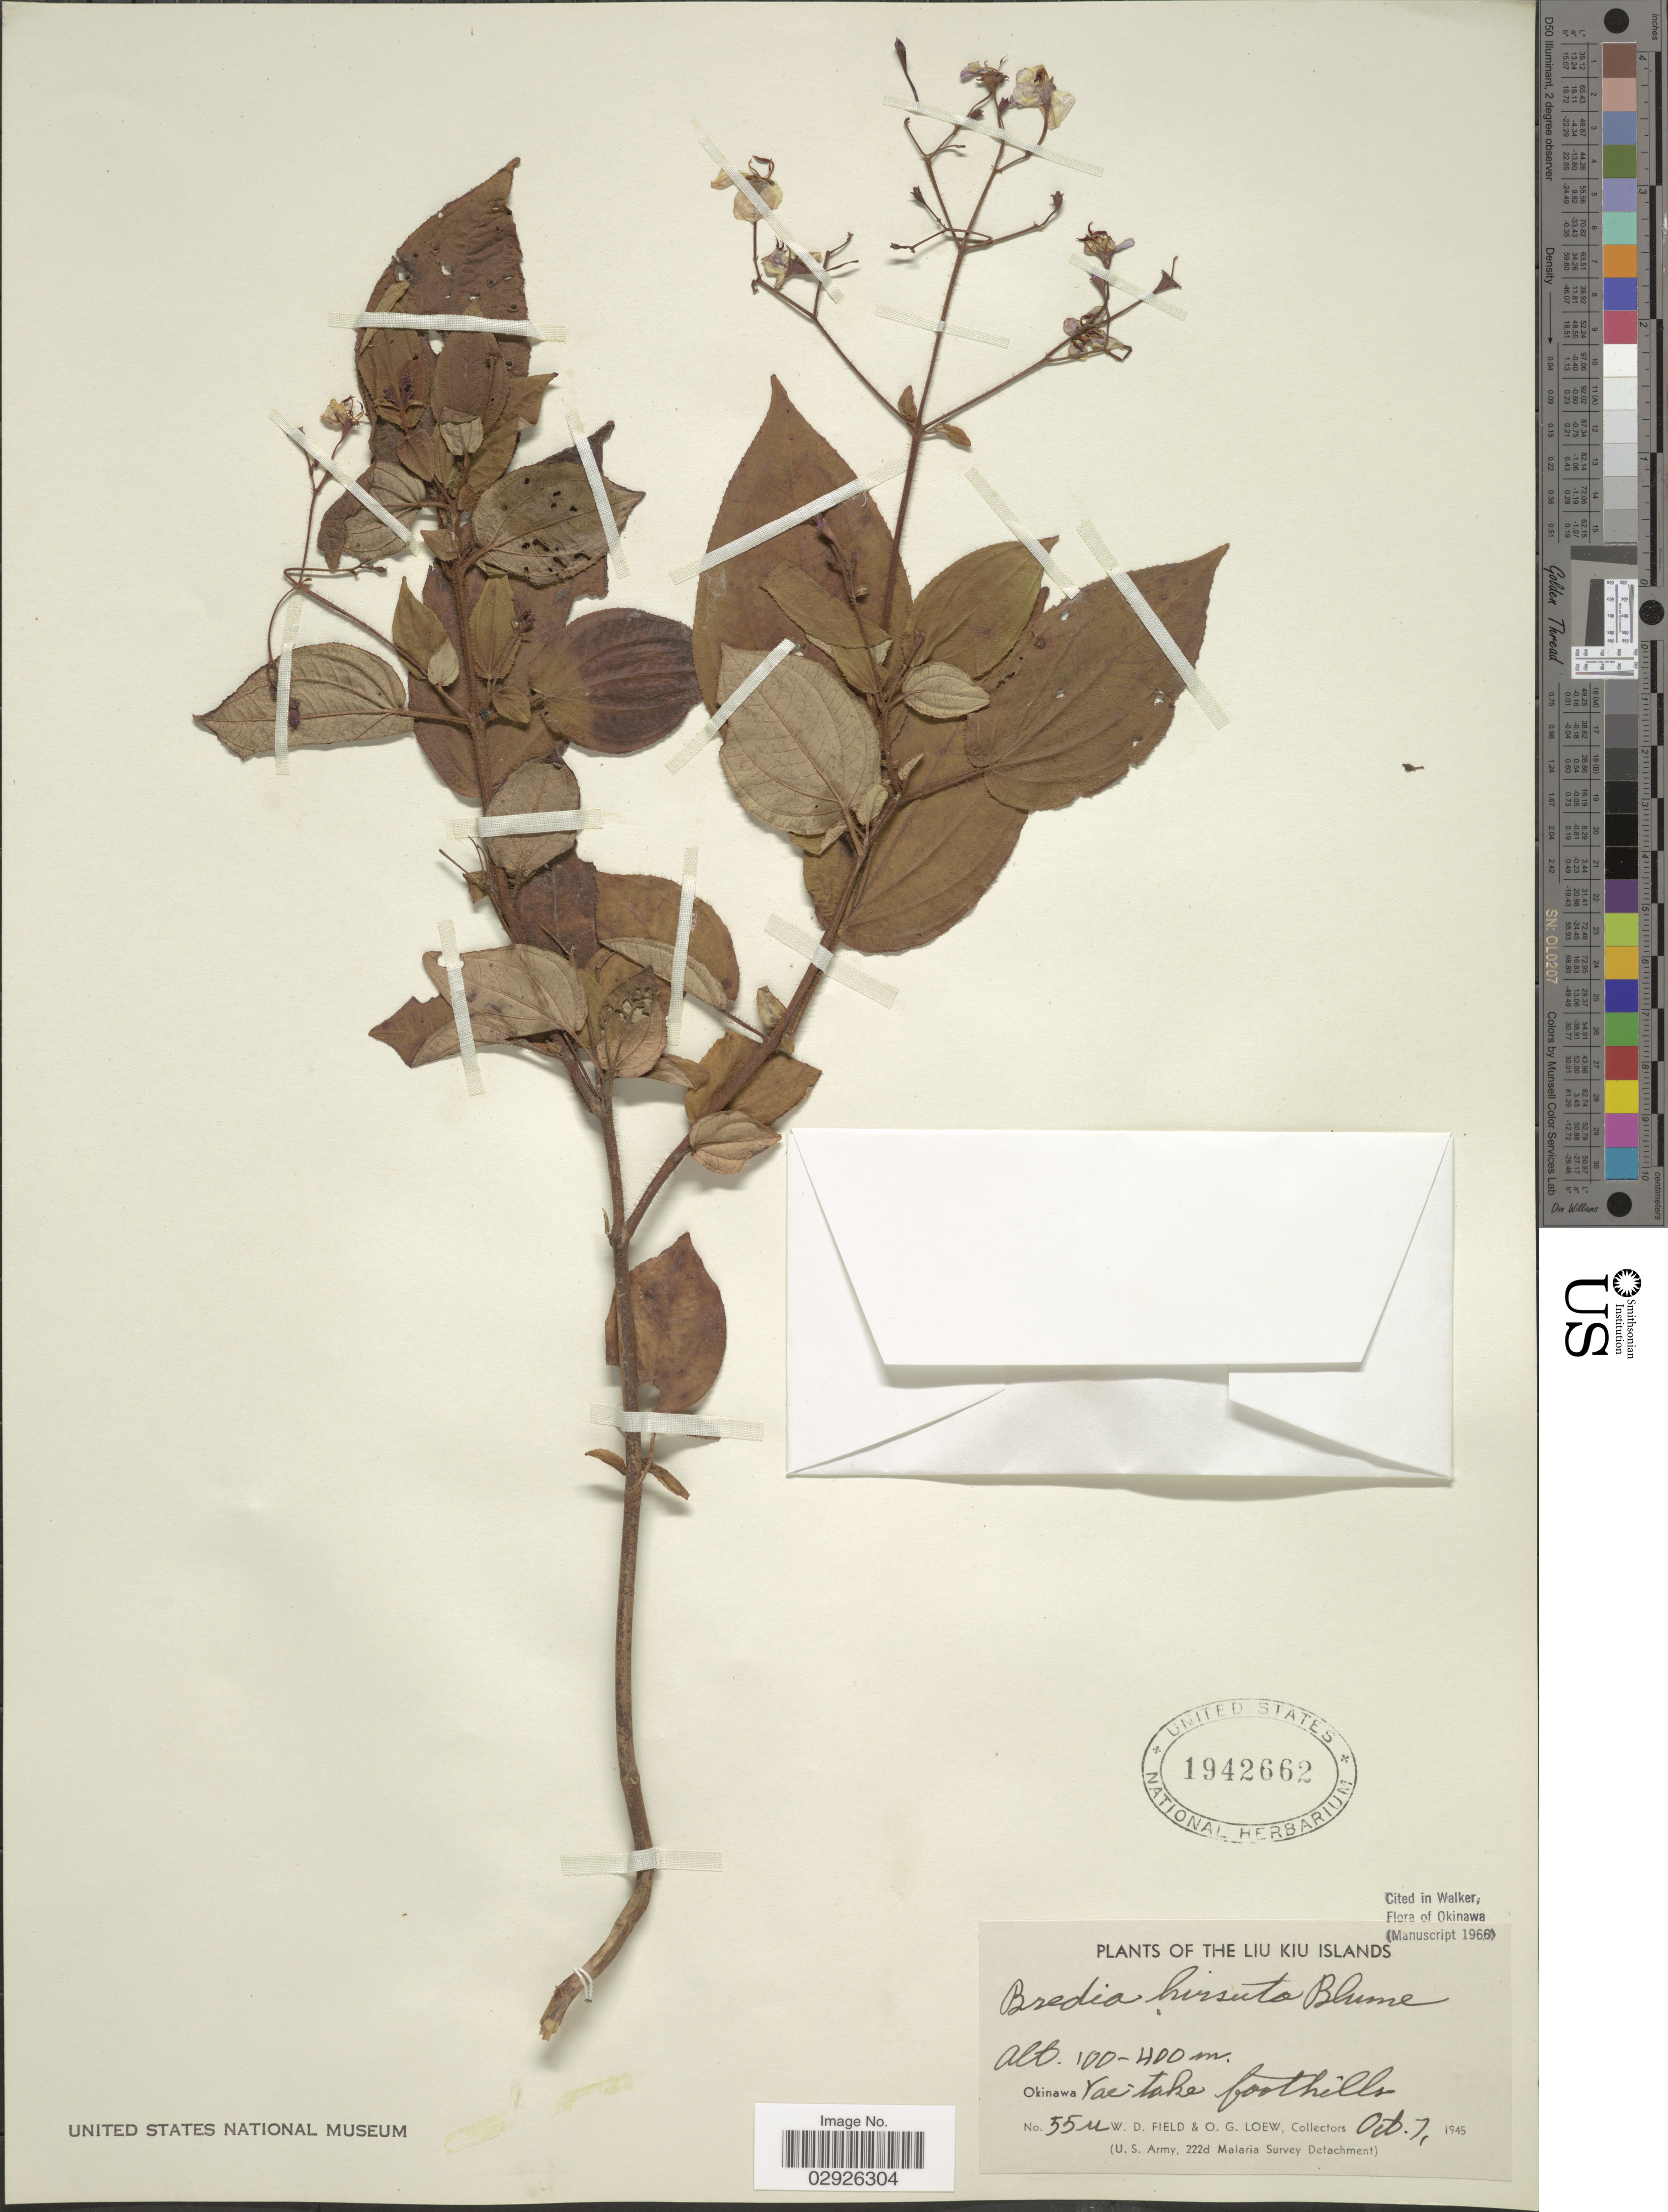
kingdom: Plantae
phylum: Tracheophyta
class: Magnoliopsida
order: Myrtales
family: Melastomataceae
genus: Bredia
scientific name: Bredia hirsuta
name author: Blume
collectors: W. D. Field & O. G. Loew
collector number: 55u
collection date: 1945-10-07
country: Japan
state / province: Okinawa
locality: The Liu Kiu Islands, Okinawa Yai-Take foothills.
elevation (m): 100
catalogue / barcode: US 1942662